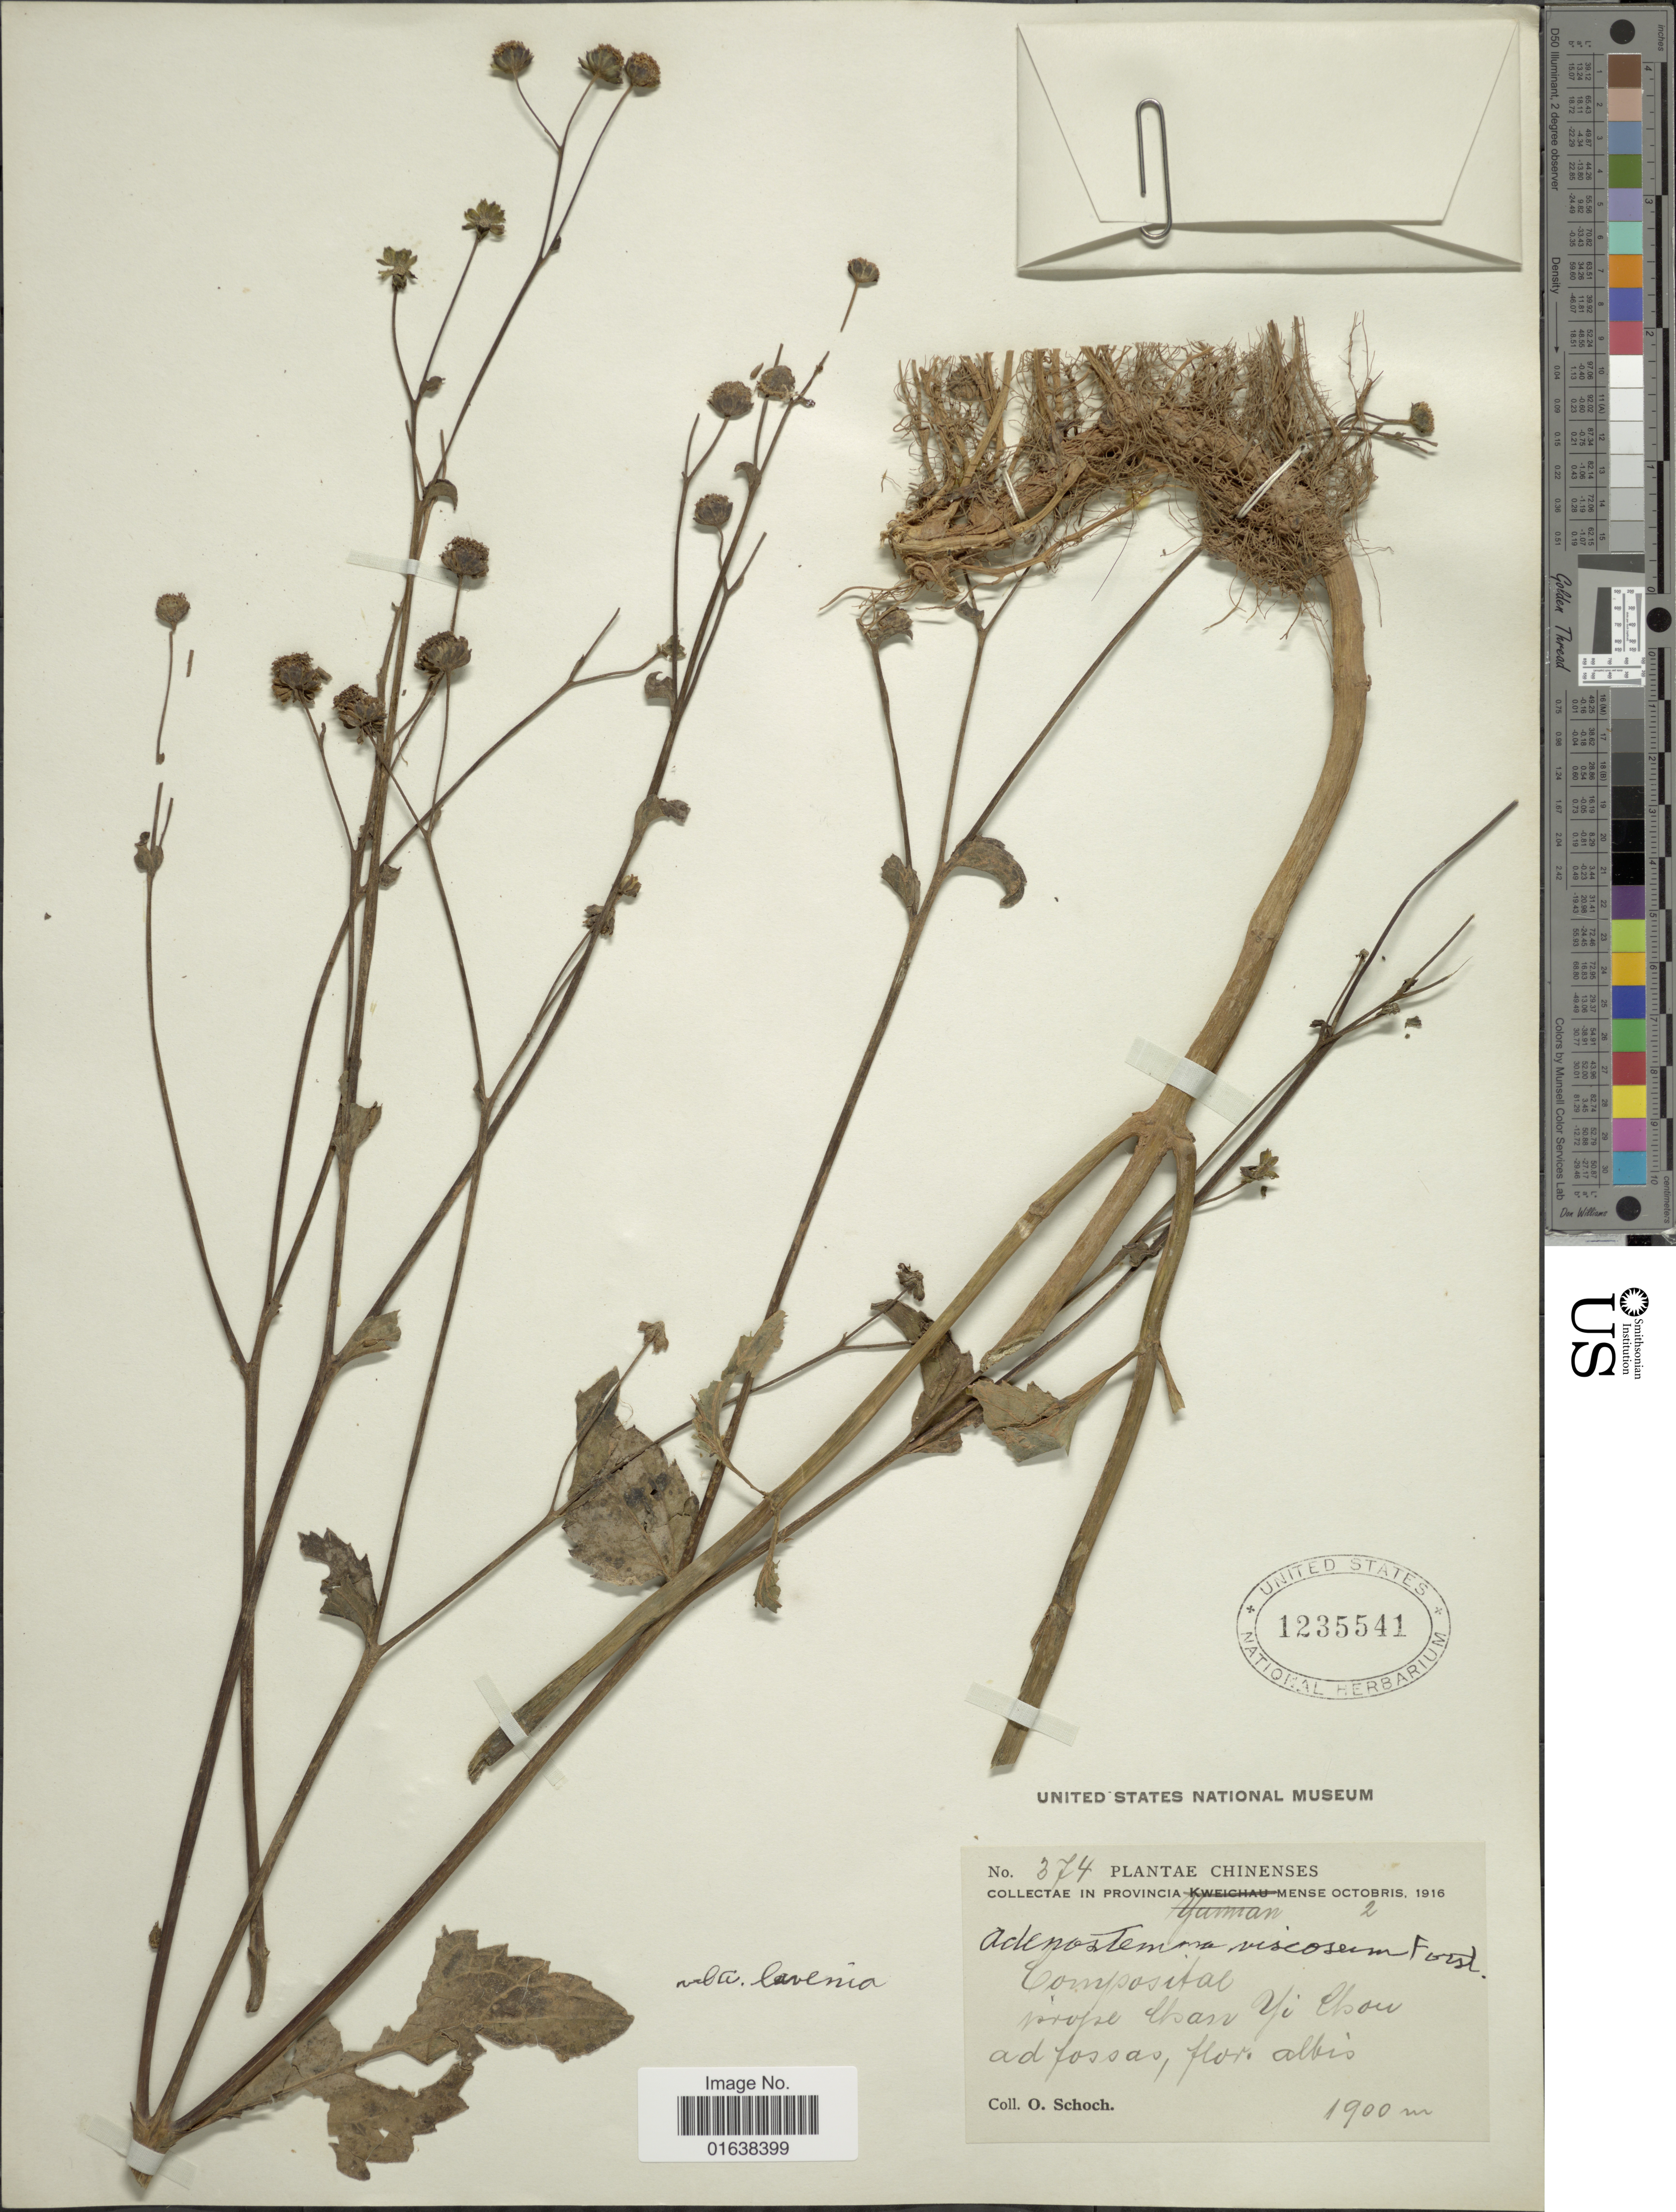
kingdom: Plantae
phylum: Tracheophyta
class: Magnoliopsida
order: Asterales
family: Asteraceae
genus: Adenostemma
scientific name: Adenostemma lavenia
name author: (L.) Kuntze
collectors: O. Schoch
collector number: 374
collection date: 1916-10-02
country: China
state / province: Yunnan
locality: Chinenses. In provincia Yunnan. profse elbasi Yi Elbou [interpreted]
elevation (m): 1900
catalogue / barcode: US 1235541